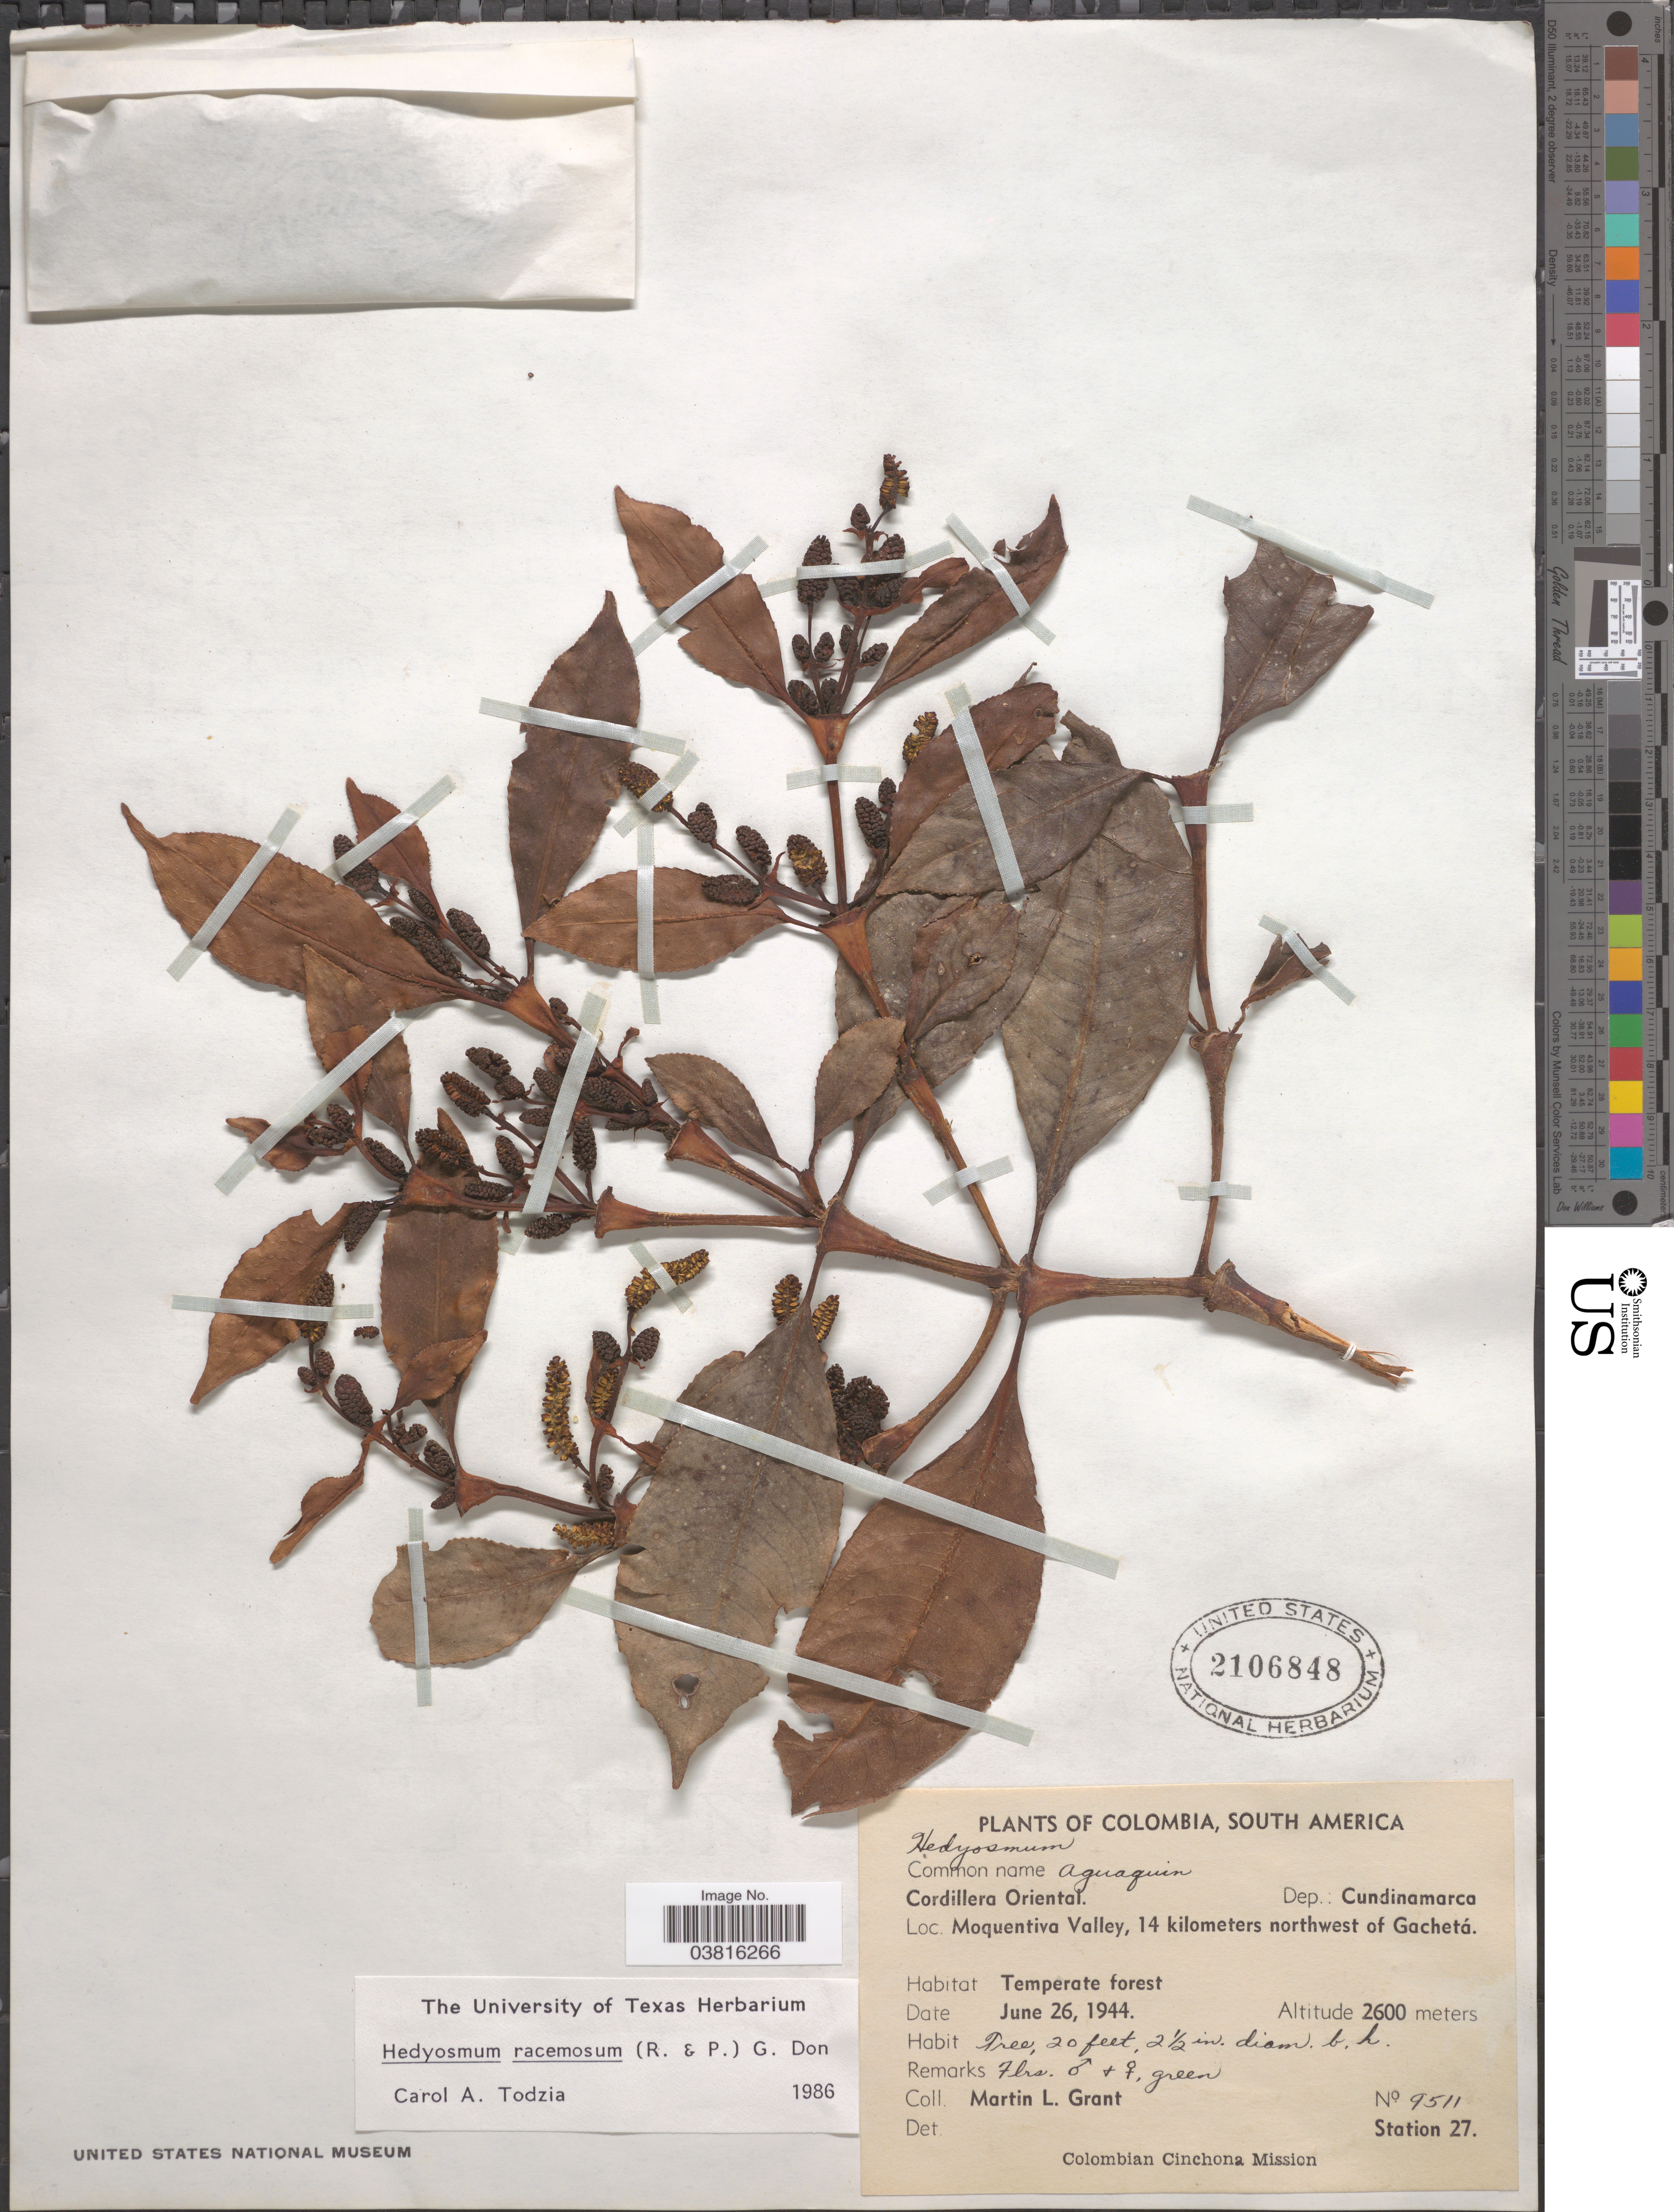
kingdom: Plantae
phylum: Tracheophyta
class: Magnoliopsida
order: Chloranthales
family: Chloranthaceae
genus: Hedyosmum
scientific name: Hedyosmum racemosum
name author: (Ruiz & Pav.) G. Don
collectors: M. L. Grant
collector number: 9511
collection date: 1944-06-26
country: Colombia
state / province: Cundinamarca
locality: Cordillera Oriental. Dep.: Cundinamarca. Moquentiva Valley, 14 kilometers northwest of Gachetá.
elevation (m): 2600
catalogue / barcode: US 2106848